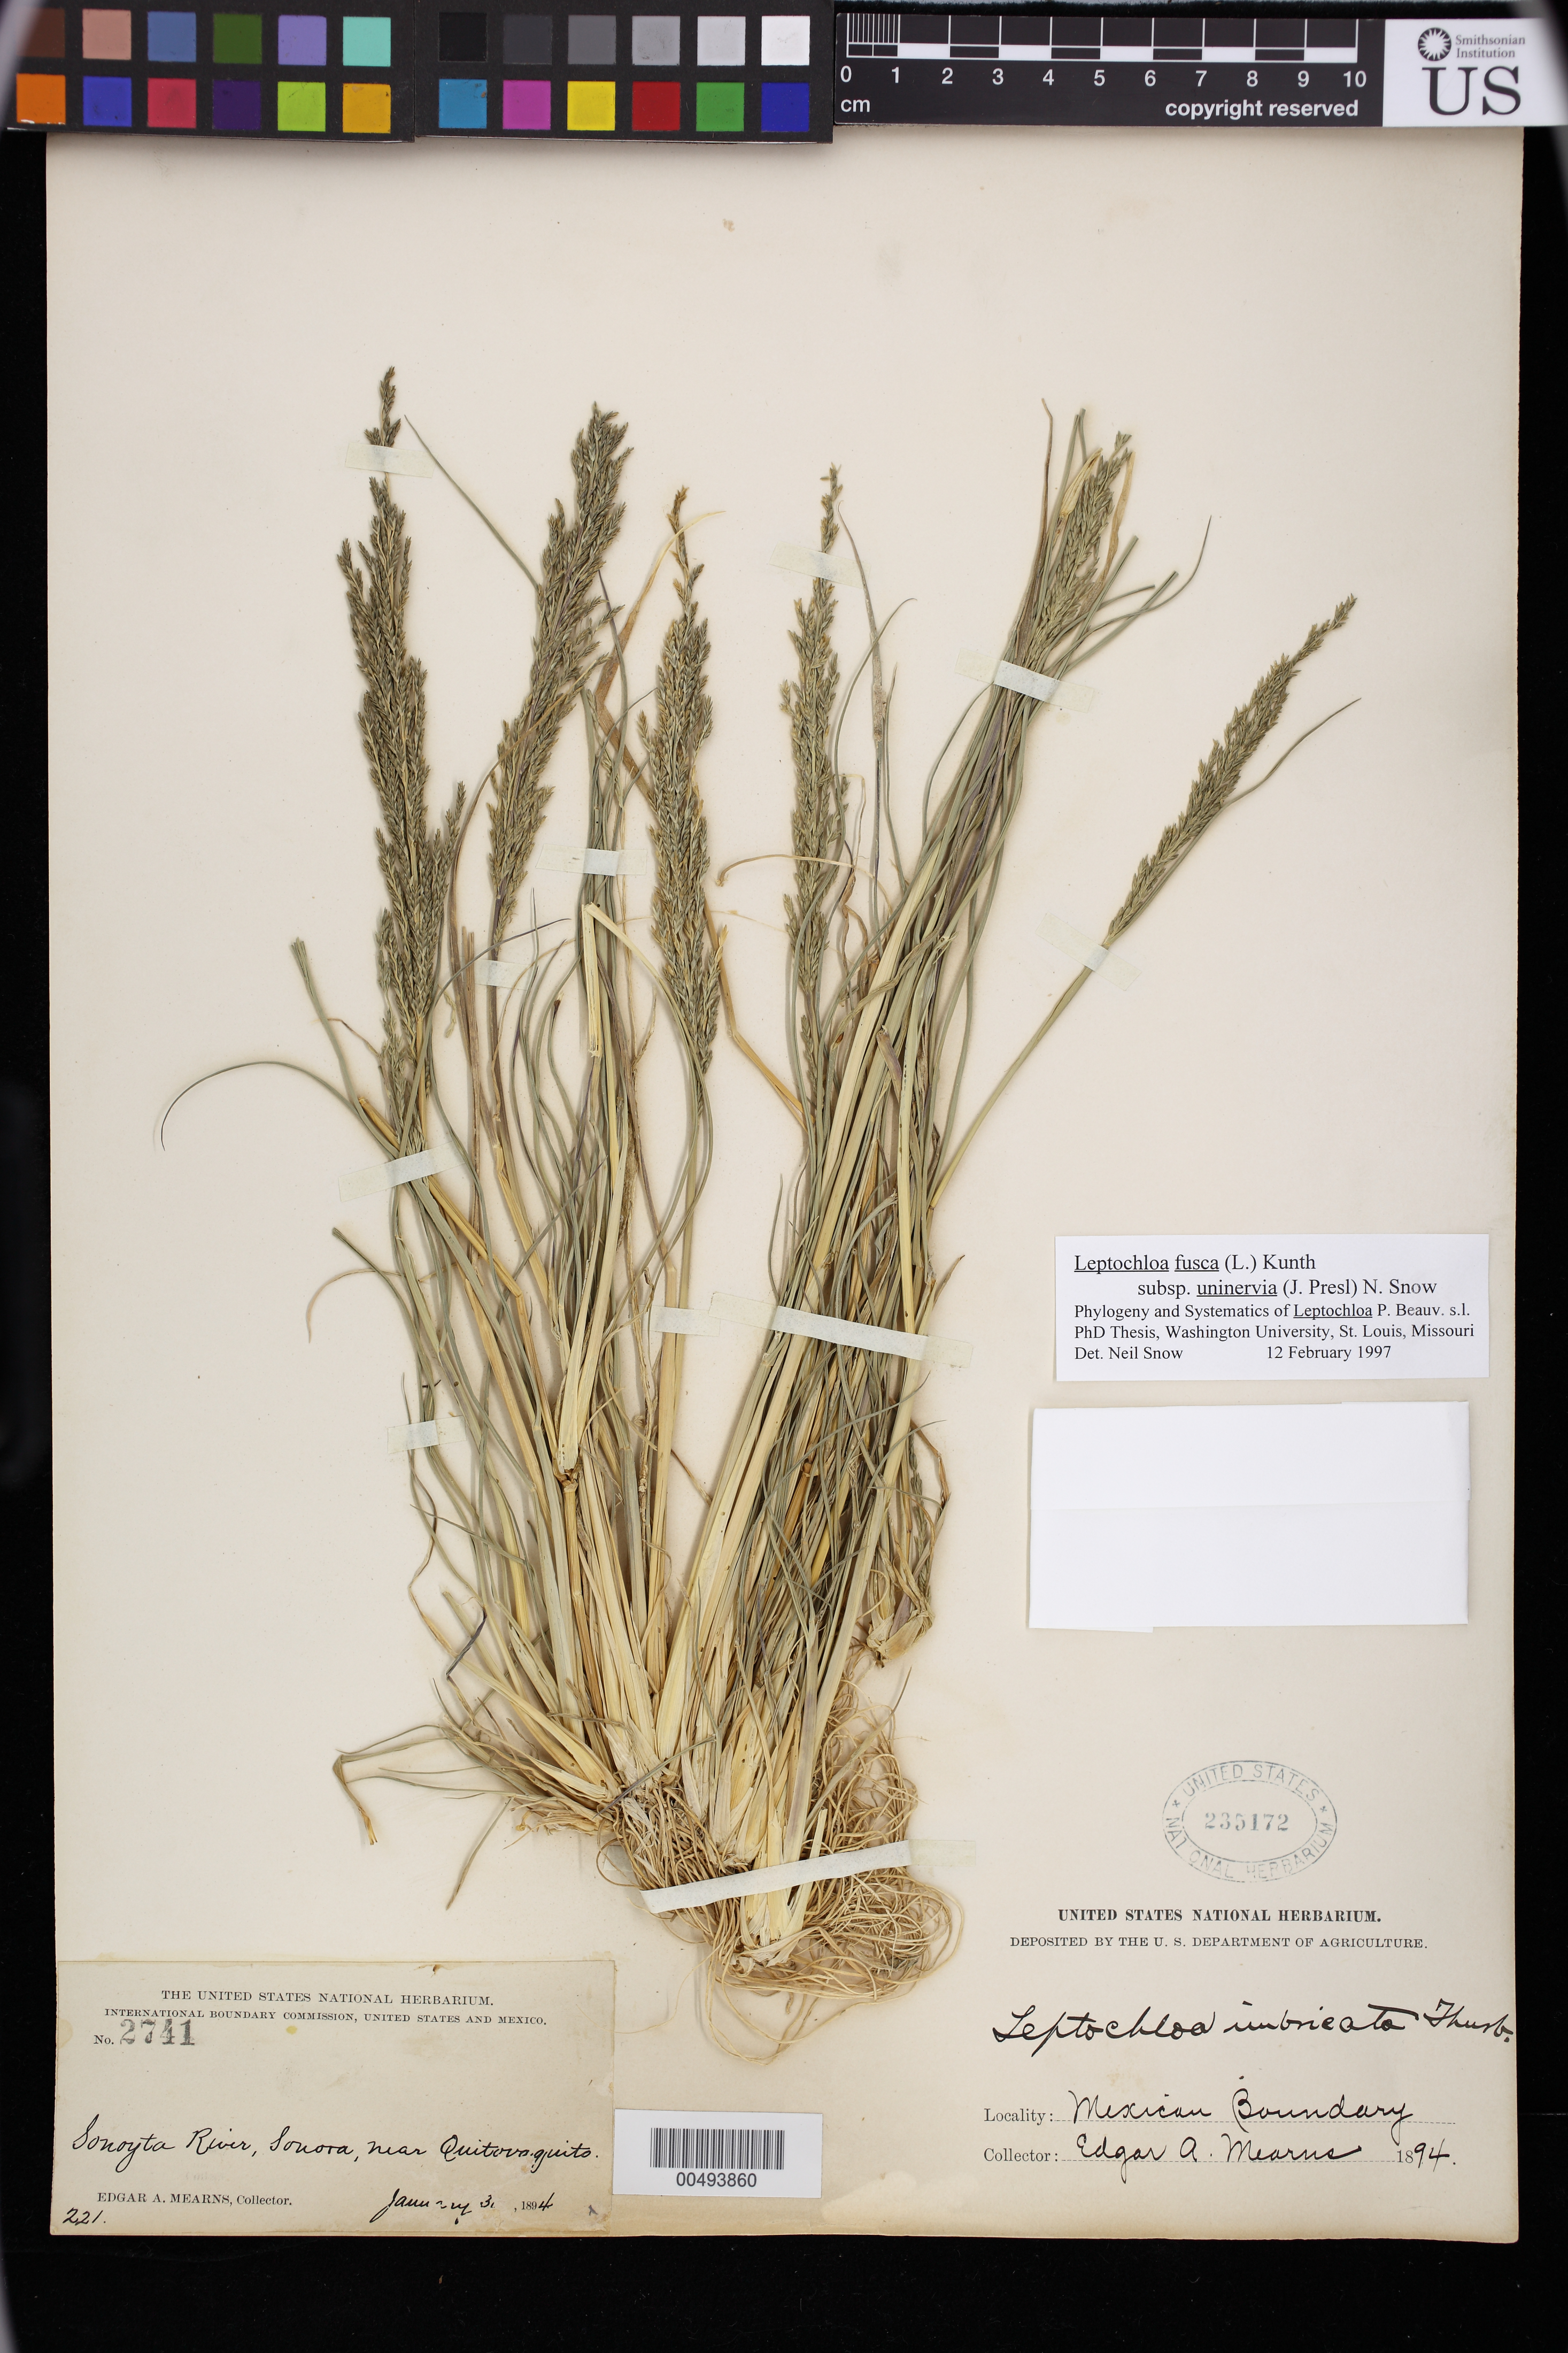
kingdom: Plantae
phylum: Tracheophyta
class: Liliopsida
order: Poales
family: Poaceae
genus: Leptochloa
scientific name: Leptochloa fusca subsp. uninervia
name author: Kunth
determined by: Snow, N. W.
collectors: E. A. Mearns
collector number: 2741/221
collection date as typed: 3 Jan 1894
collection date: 1894-01-03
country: Mexico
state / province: Sonora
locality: Sonoyta river, near Quitovaquito, Mexican boundary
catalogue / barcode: US 235172